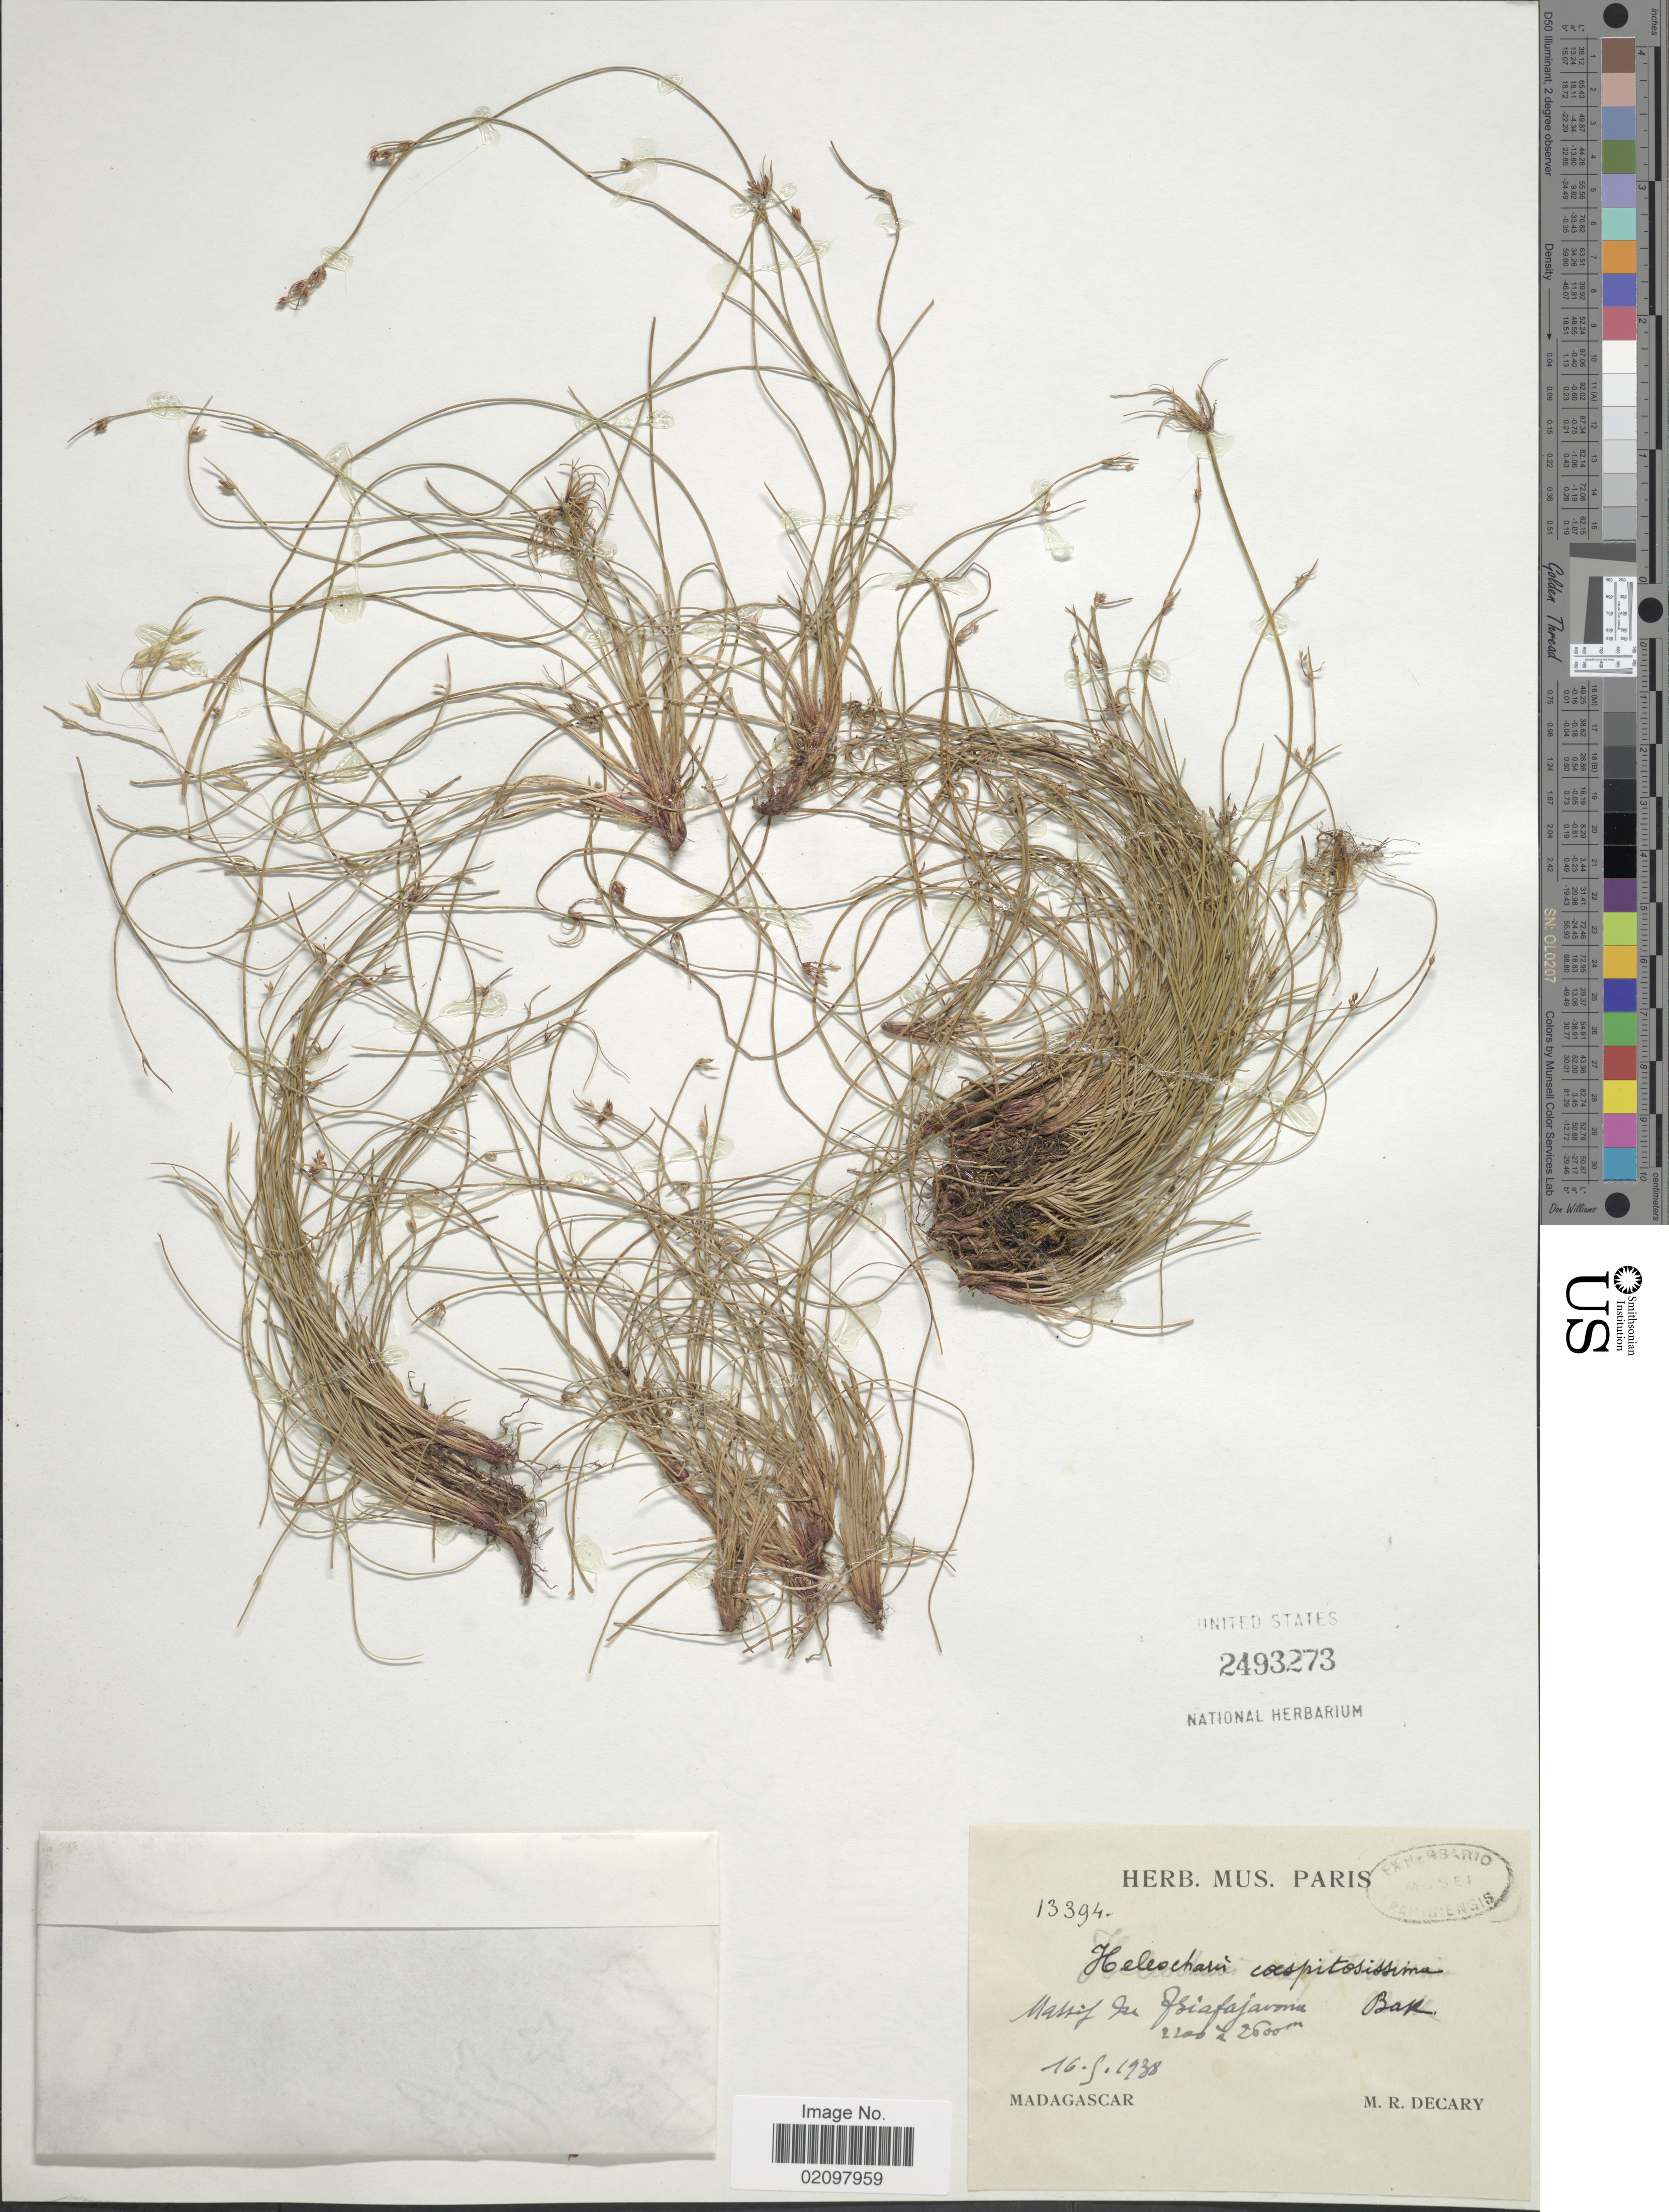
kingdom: Plantae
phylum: Tracheophyta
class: Liliopsida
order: Poales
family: Cyperaceae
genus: Isolepis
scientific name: Isolepis humbertii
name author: (Cherm.) J. Raynal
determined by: Strong, Mark T., (BOT), Smithsonian Institution - National Museum of Natural History (UNITED STATES)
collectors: R. Decary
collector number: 13394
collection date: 1938-09-16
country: Madagascar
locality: Massif du Tsiafajavona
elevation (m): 2200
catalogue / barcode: US 2493273